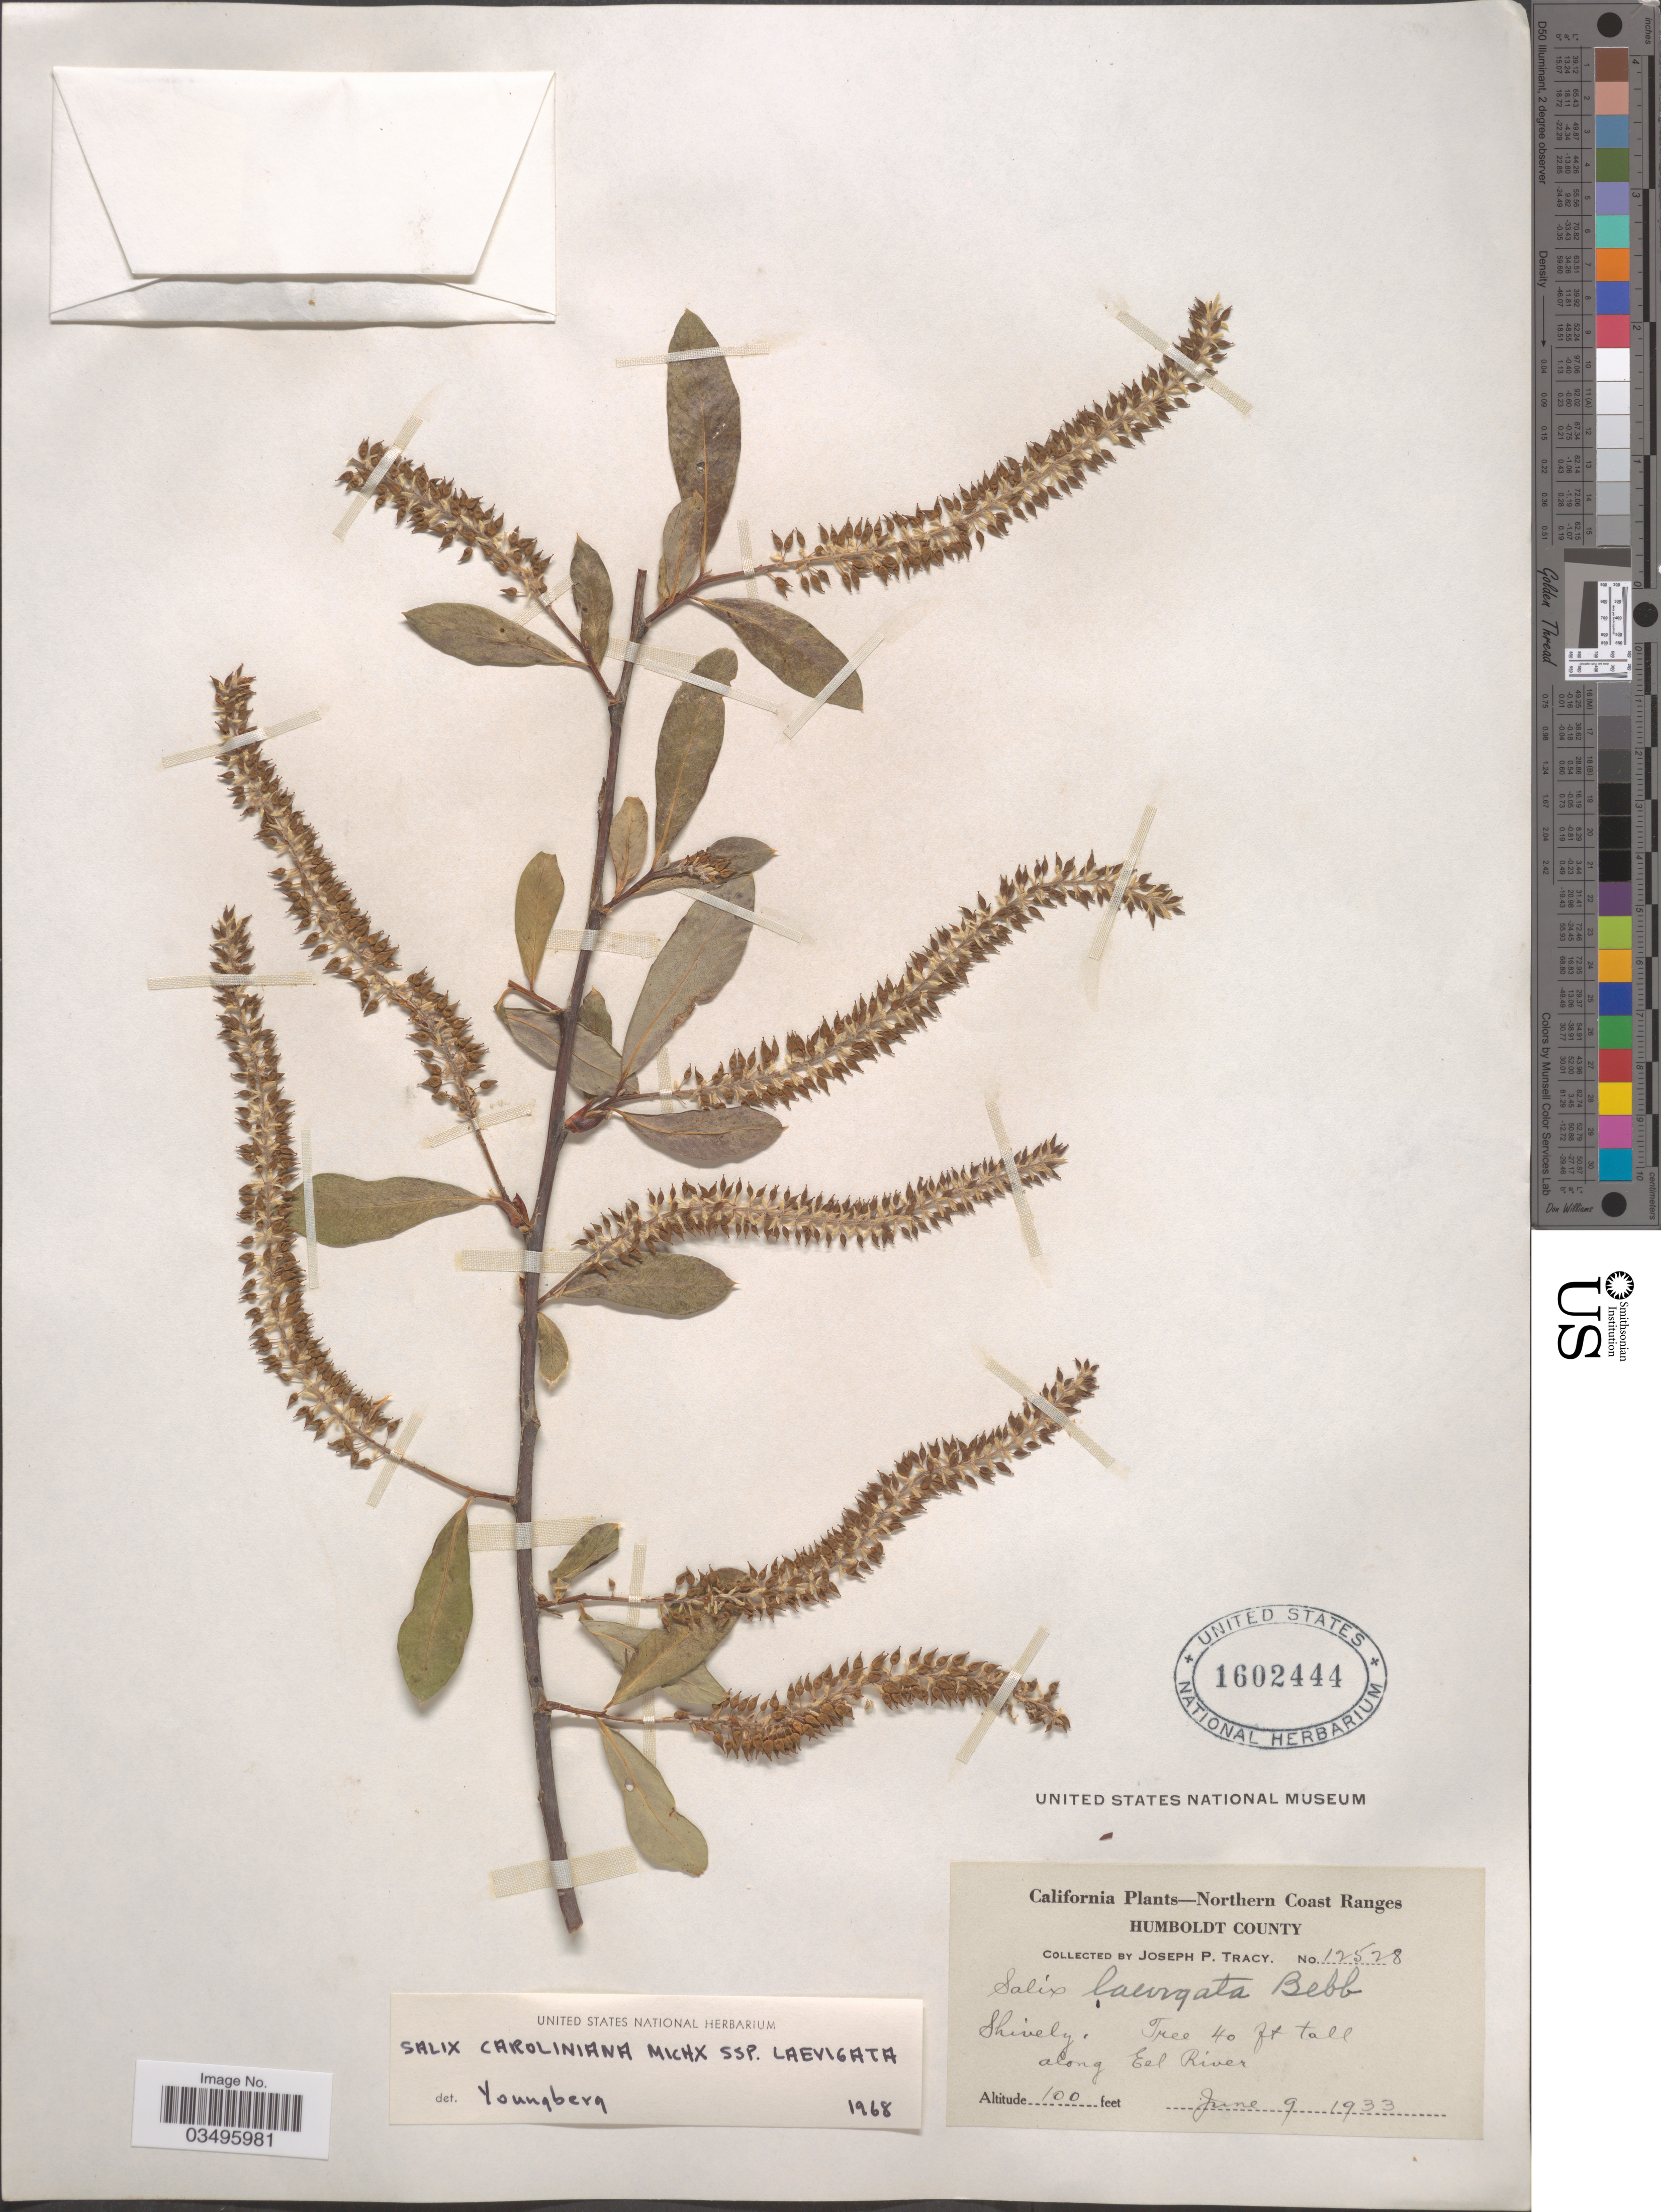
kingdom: Plantae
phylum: Tracheophyta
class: Magnoliopsida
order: Malpighiales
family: Salicaceae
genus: Salix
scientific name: Salix caroliniana subsp. laevigata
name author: Bebb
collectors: J. Tracy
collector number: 12528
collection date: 1933-06-09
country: United States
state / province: California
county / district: Humboldt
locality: Northern Coast Ranges. Humboldt County. Along Eel River.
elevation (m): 30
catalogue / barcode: US 1602444